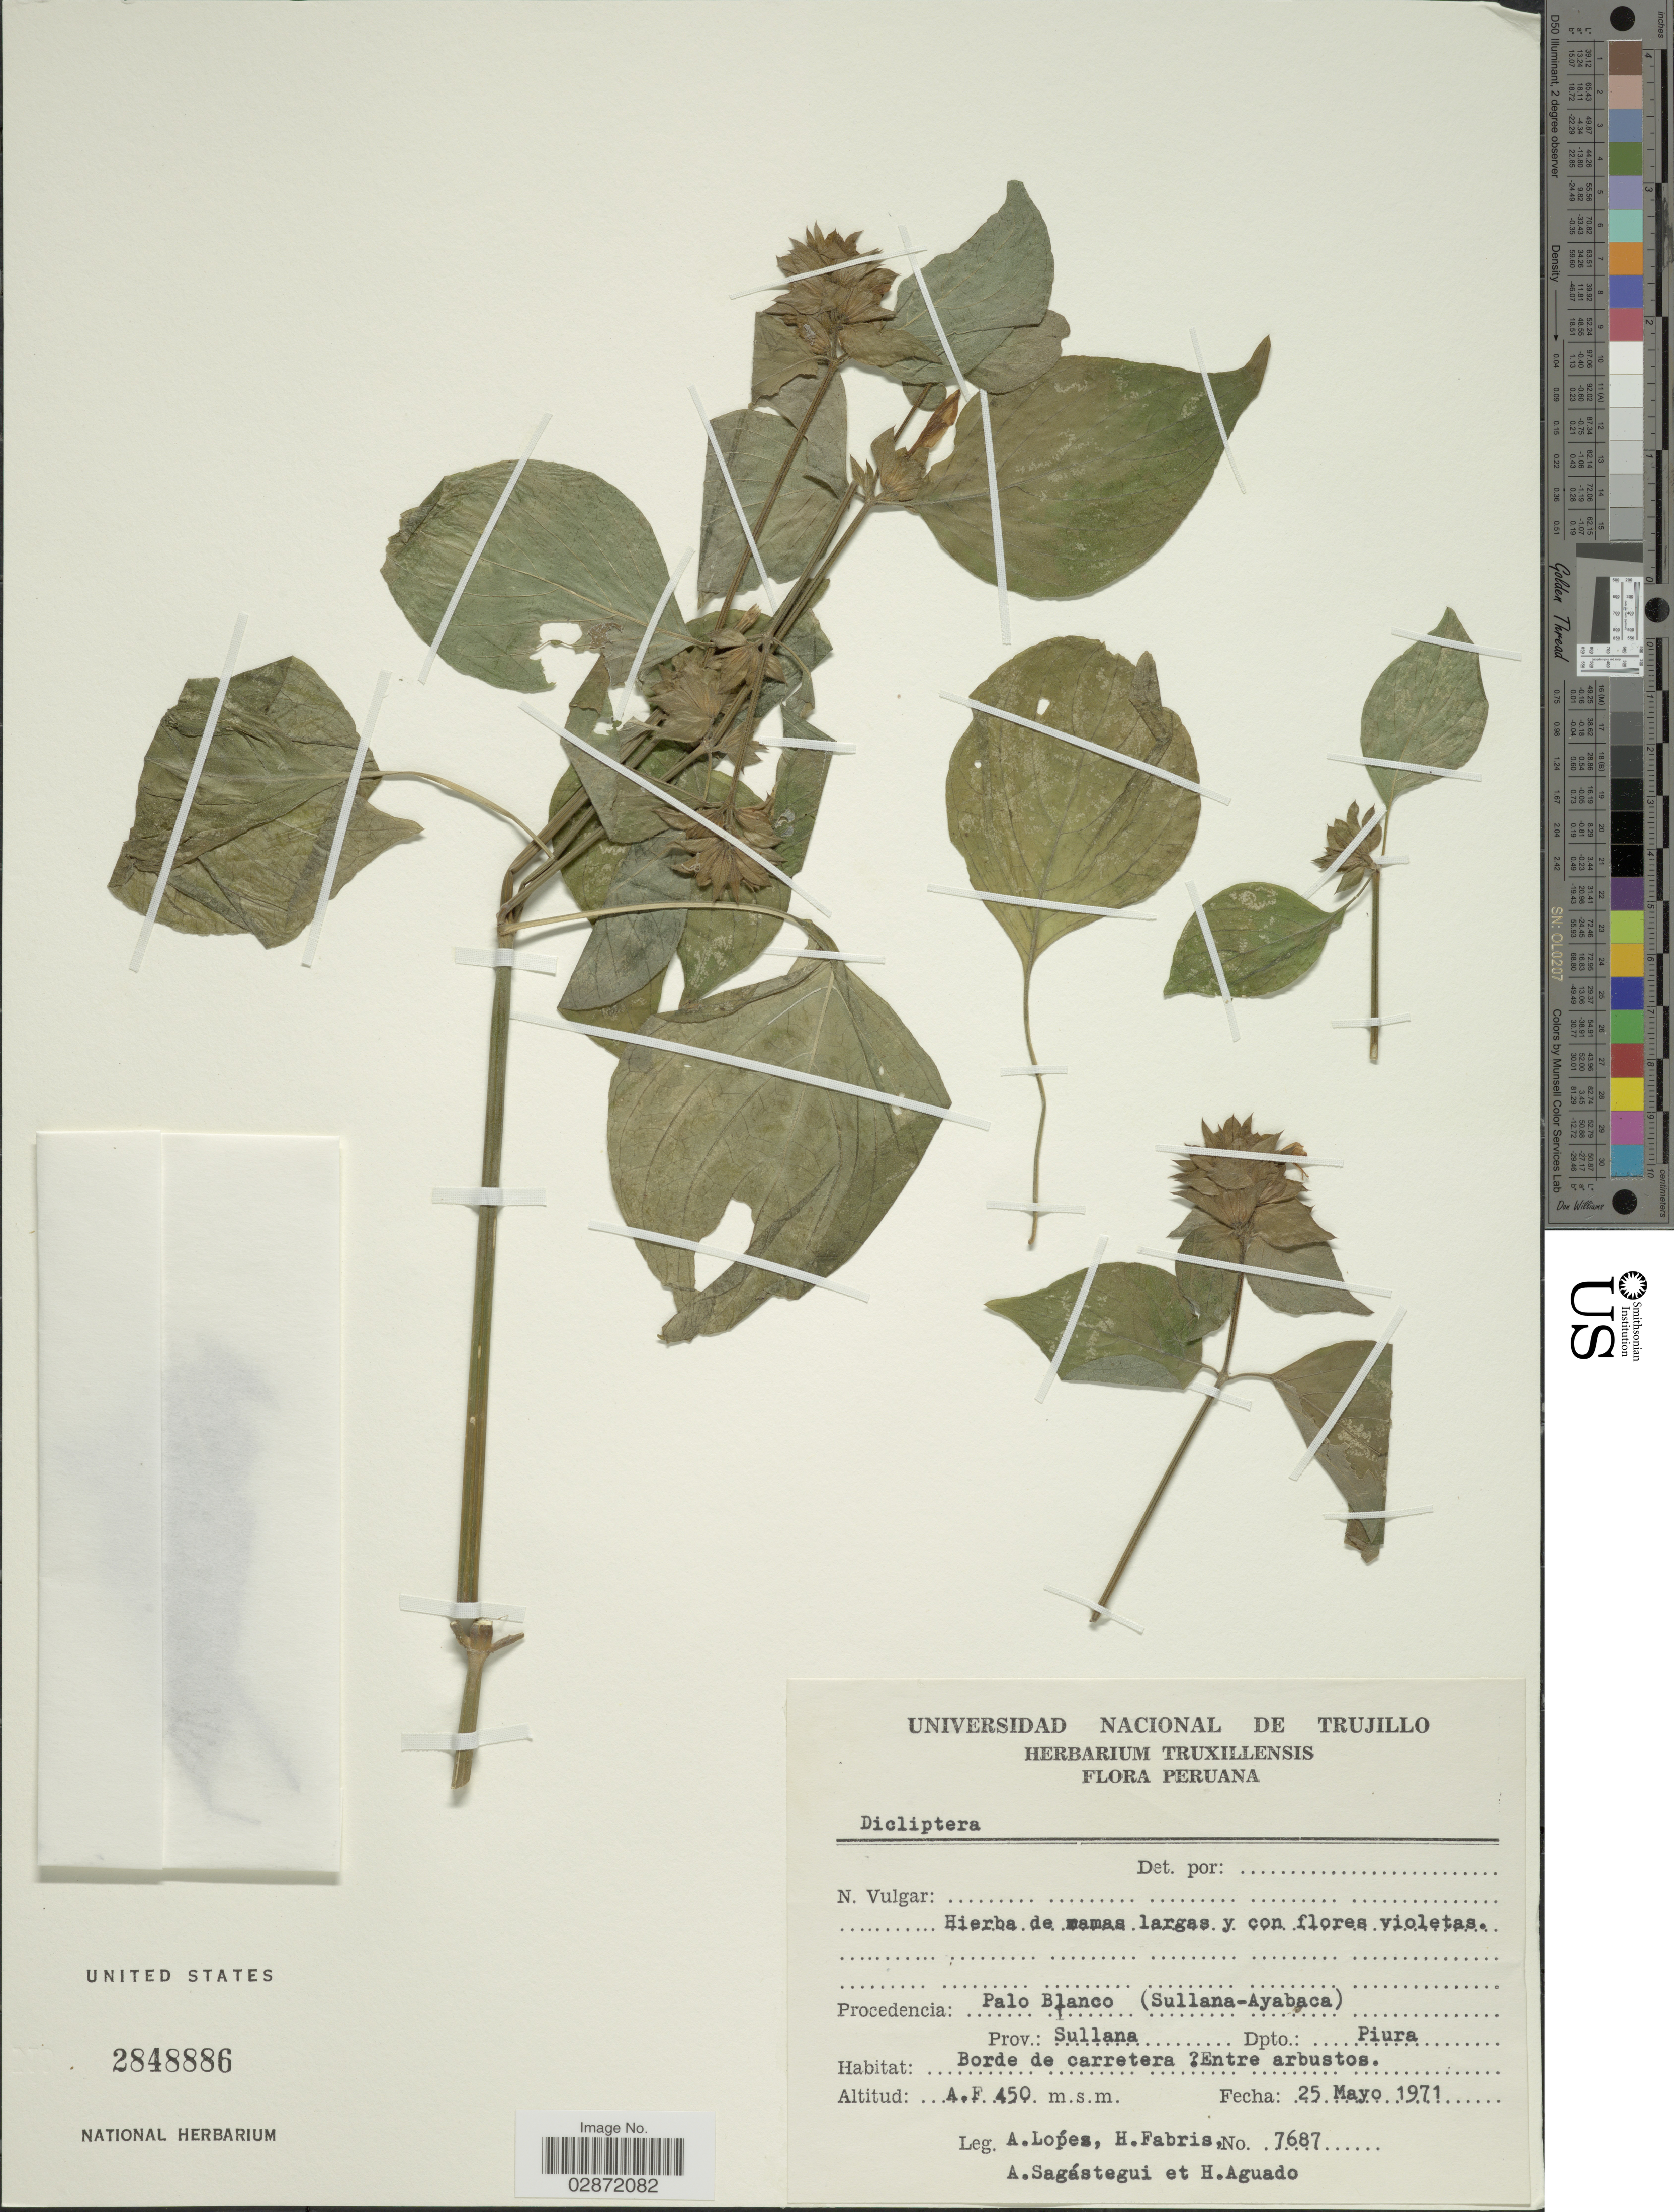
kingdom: Plantae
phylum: Tracheophyta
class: Magnoliopsida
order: Lamiales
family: Acanthaceae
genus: Dicliptera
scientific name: Dicliptera peruviana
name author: (Ruiz & Pav.) Juss.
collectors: A. Lopes, H. Fabris, A. Sagastegui & H. Aguado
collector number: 7687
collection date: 1971-05-25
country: Peru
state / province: Piura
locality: Palo Blanco (Sullana-Ayabaca). Prov.: Sullana. Dpto.: Piura.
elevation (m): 450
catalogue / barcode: US 2848886